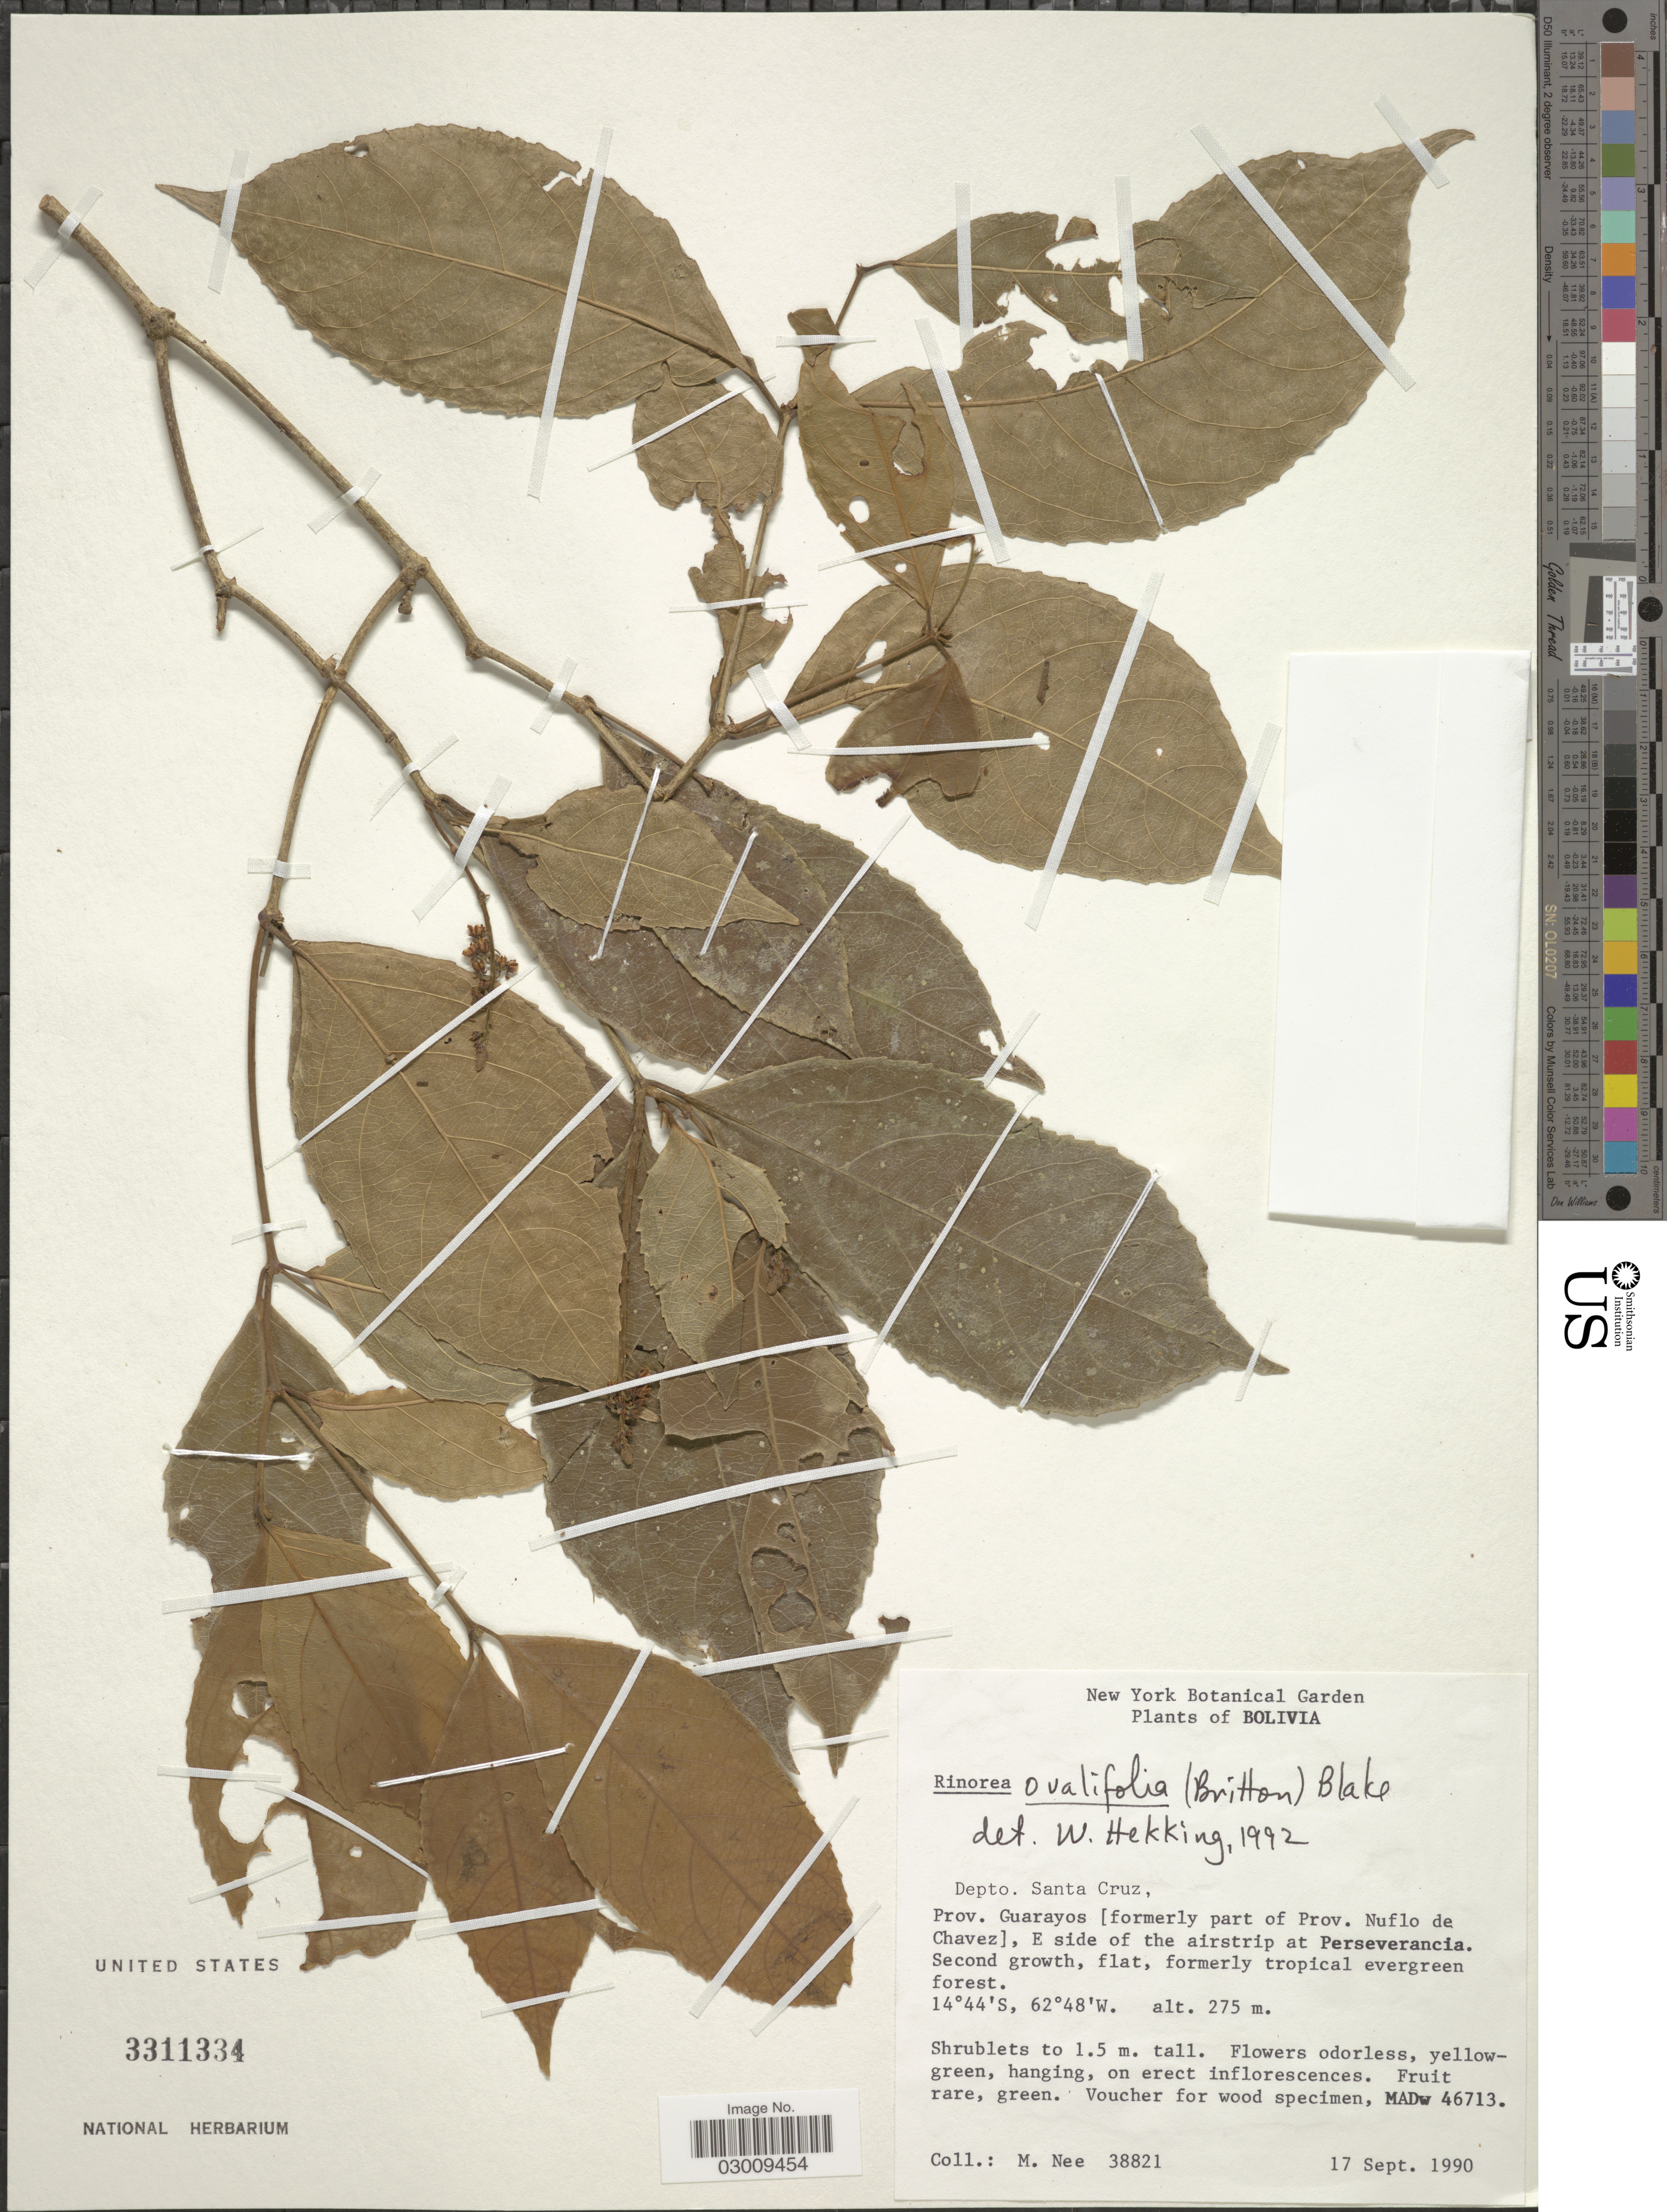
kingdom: Plantae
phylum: Tracheophyta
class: Magnoliopsida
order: Malpighiales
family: Violaceae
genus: Rinorea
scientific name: Rinorea ovalifolia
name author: (Britton) S.F. Blake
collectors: M. Nee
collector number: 38821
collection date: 1990-09-17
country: Bolivia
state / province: Santa Cruz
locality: Depto. Santa Cruz. Prov. Guarayos [formerly part of Prov. Nuflo de Chavez], E side of the airstrip at Perseverancia.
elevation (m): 275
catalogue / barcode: US 3311334